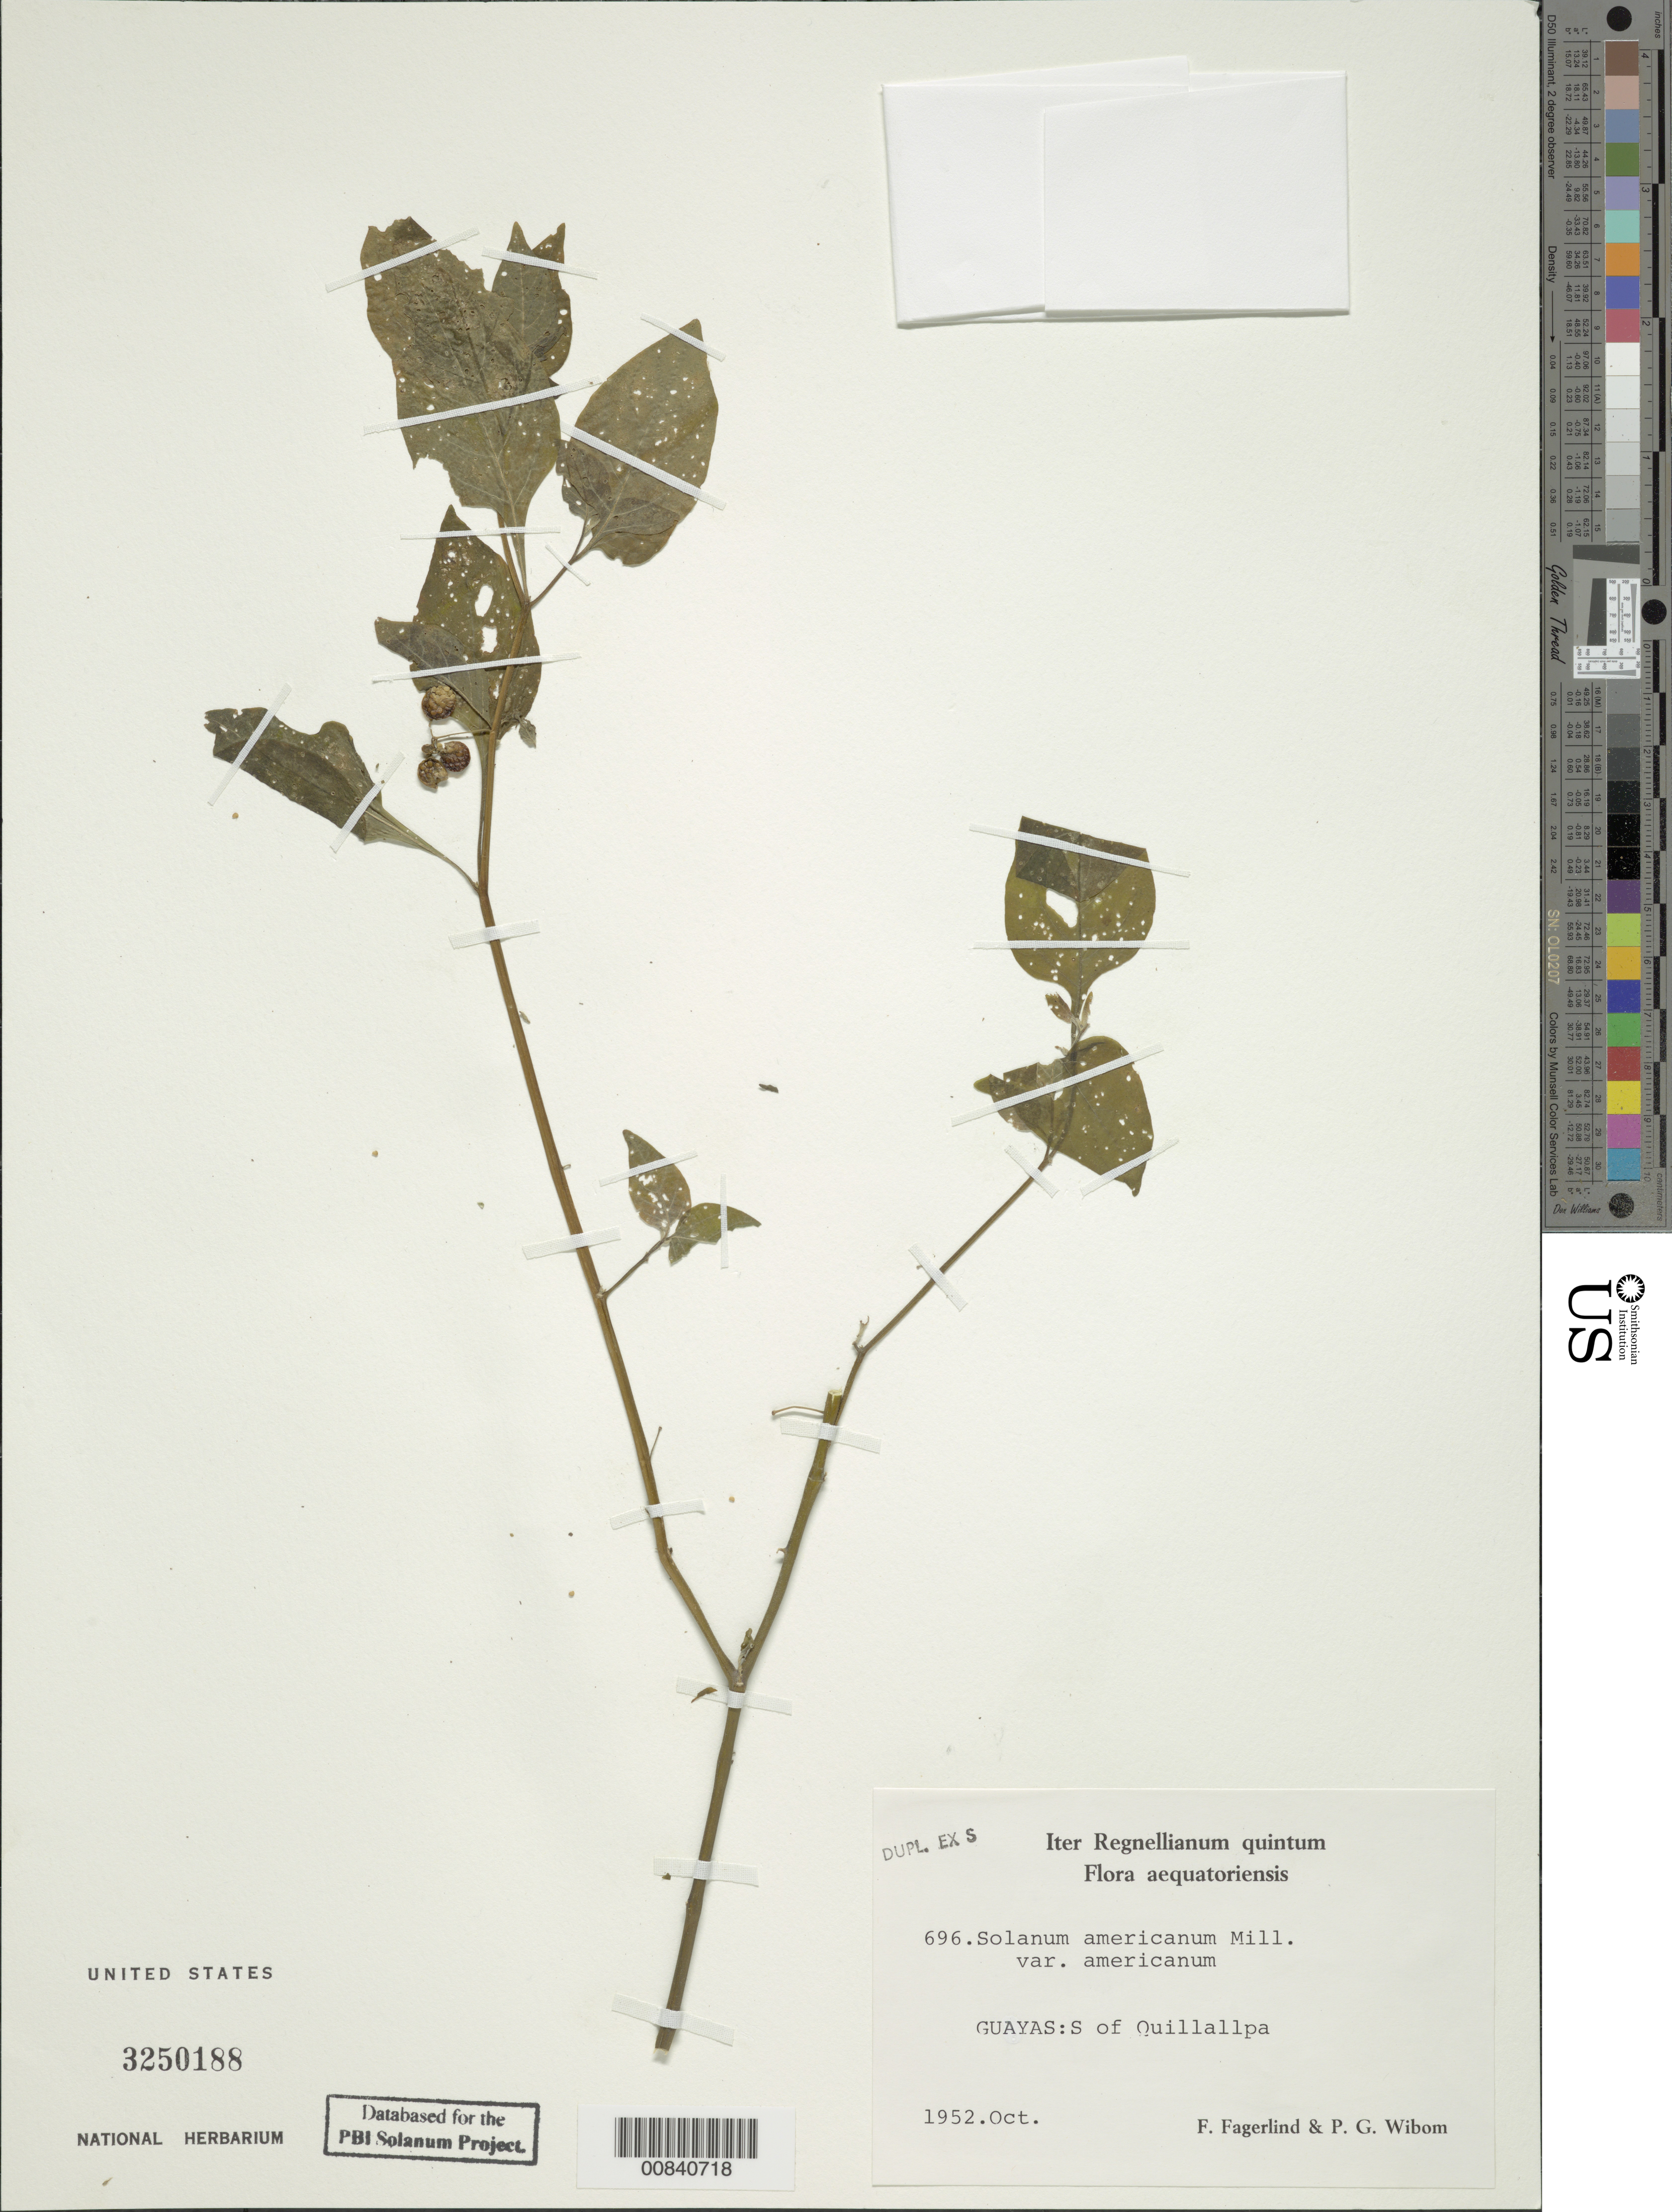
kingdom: Plantae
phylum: Tracheophyta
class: Magnoliopsida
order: Solanales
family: Solanaceae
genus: Solanum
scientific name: Solanum americanum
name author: Mill.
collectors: F. Fagerlind & G. Wibom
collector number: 696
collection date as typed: Oct 1952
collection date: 1952-10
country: Ecuador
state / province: Guayas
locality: S of Quillallpa.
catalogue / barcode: US 3250188